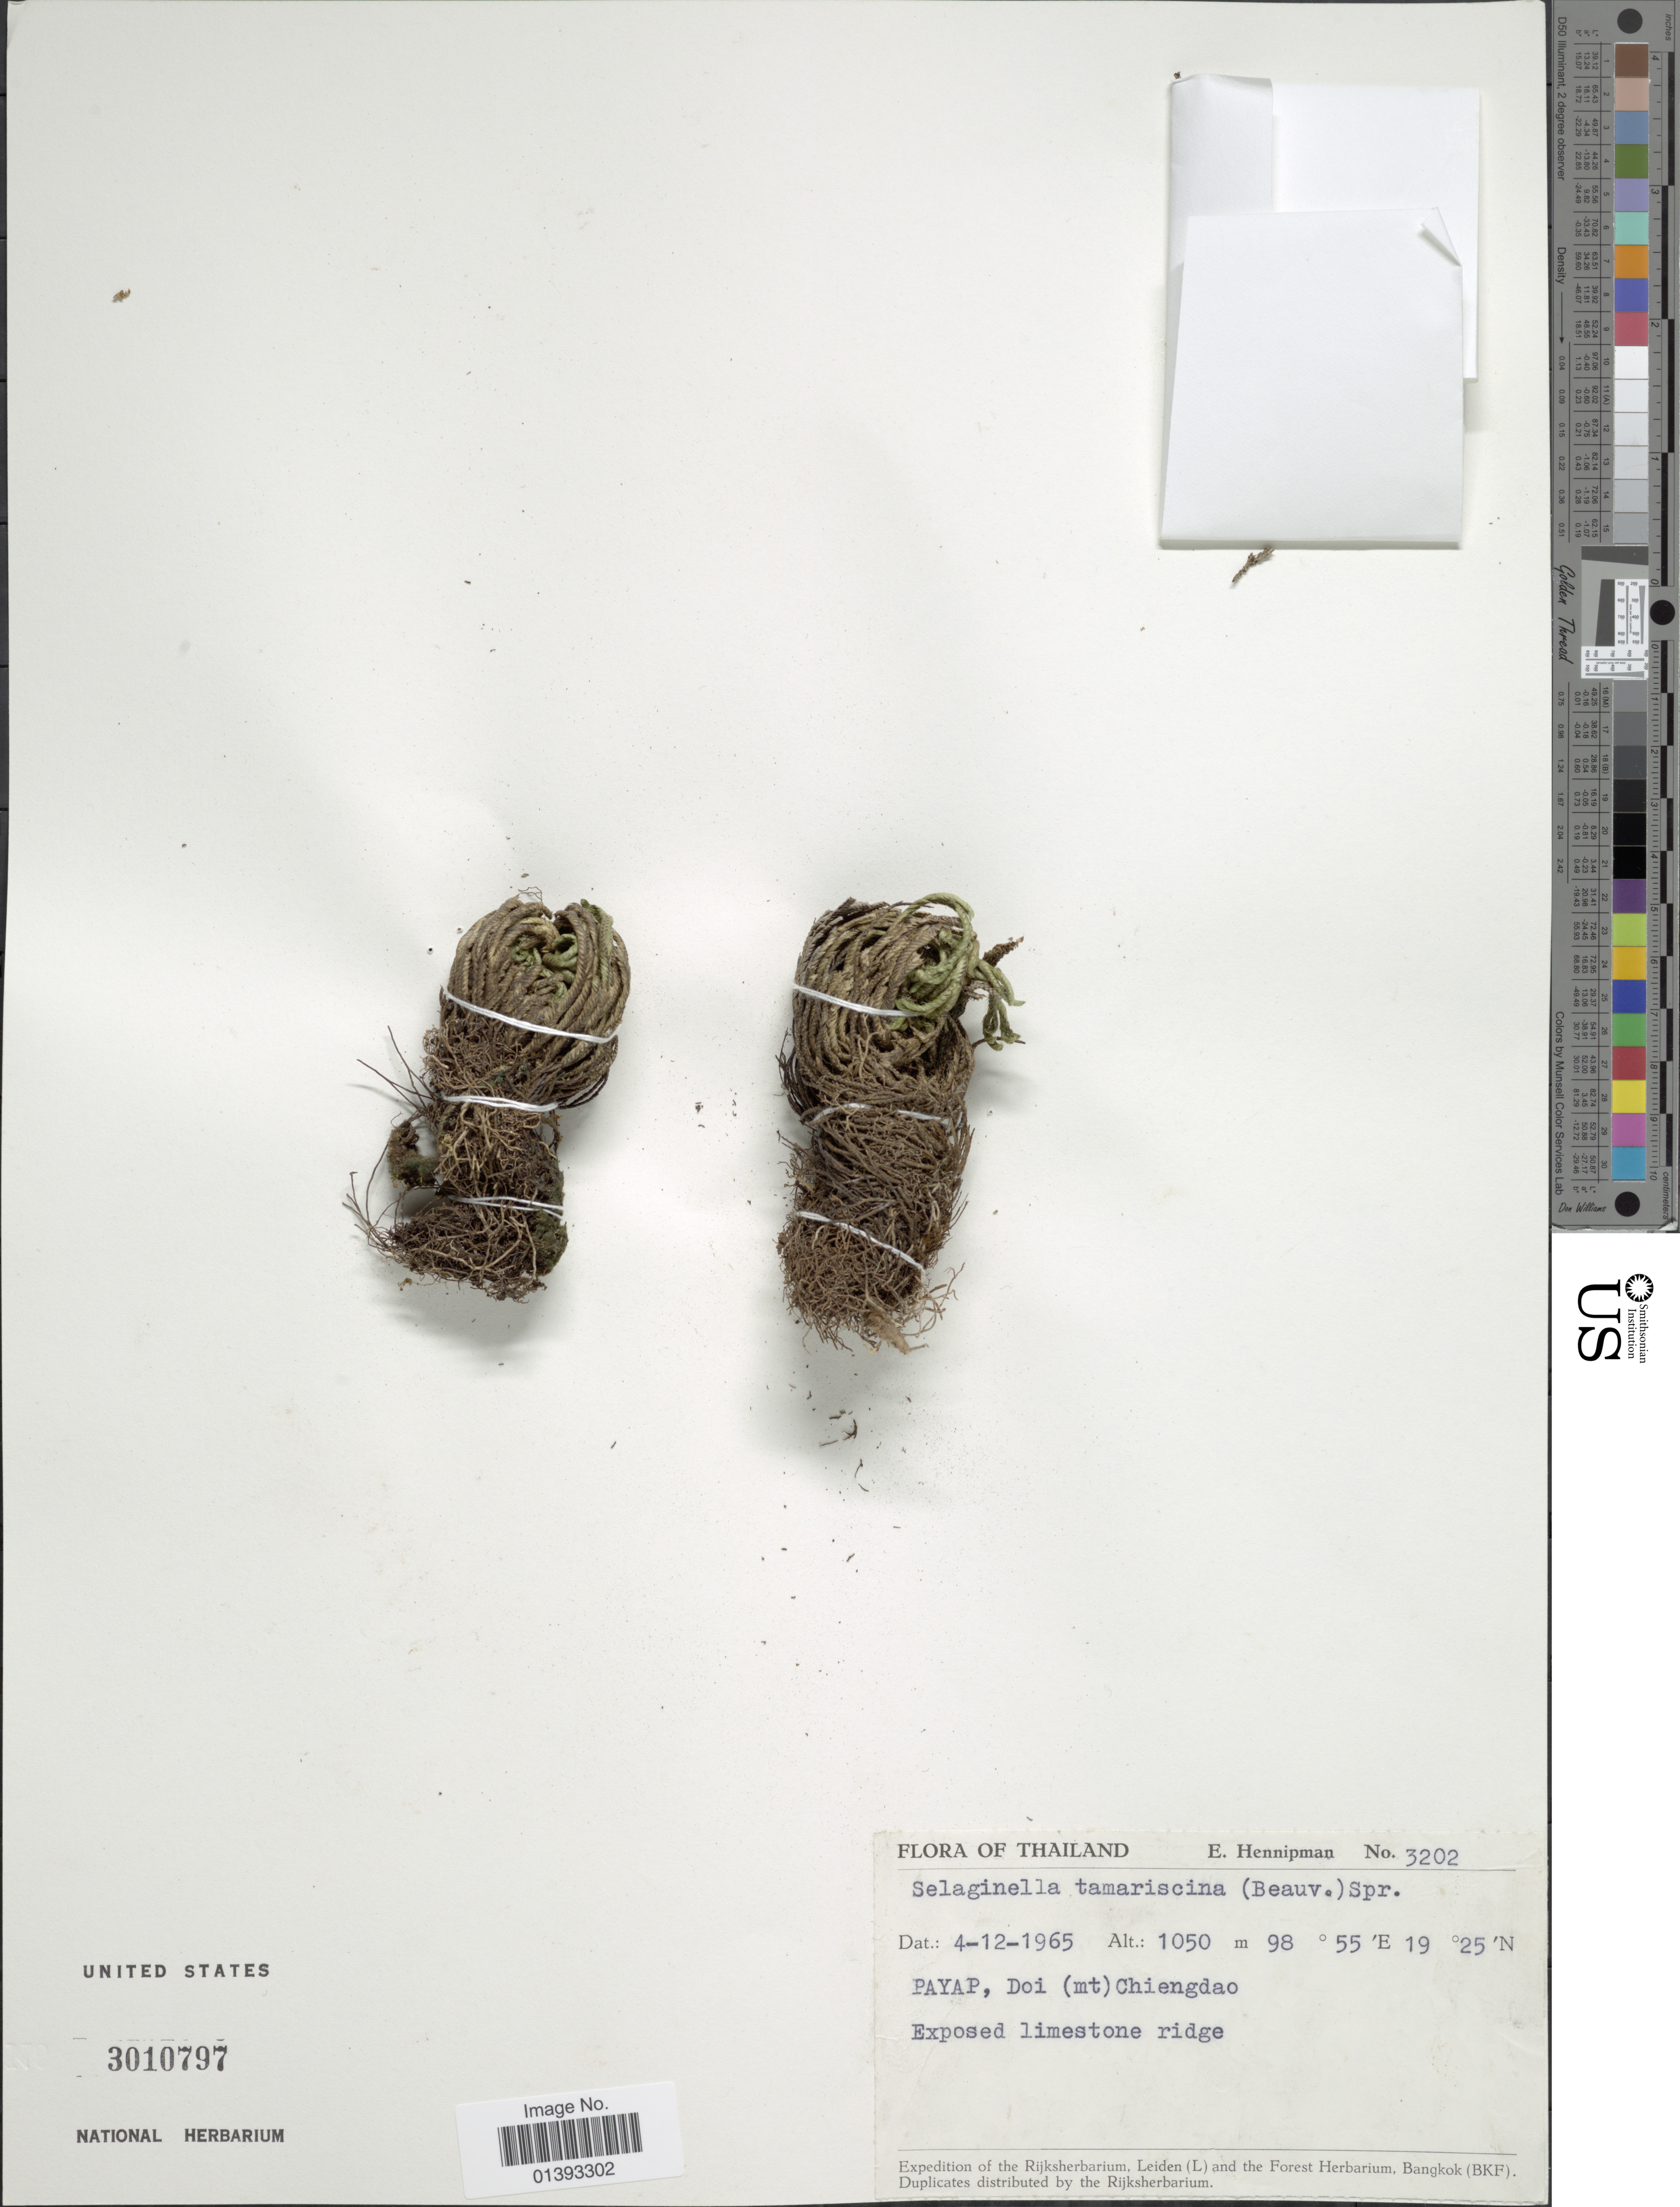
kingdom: Plantae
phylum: Tracheophyta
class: Lycopodiopsida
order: Selaginellales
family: Selaginellaceae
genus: Selaginella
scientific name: Selaginella tamariscina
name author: (P. Beauv.) Spring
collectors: E. Hennipman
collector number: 3202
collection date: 1965-12-04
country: Thailand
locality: Payap, Doi (mt) Chiengdao, exposed limestone ridge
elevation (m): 1050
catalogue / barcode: US 3010797